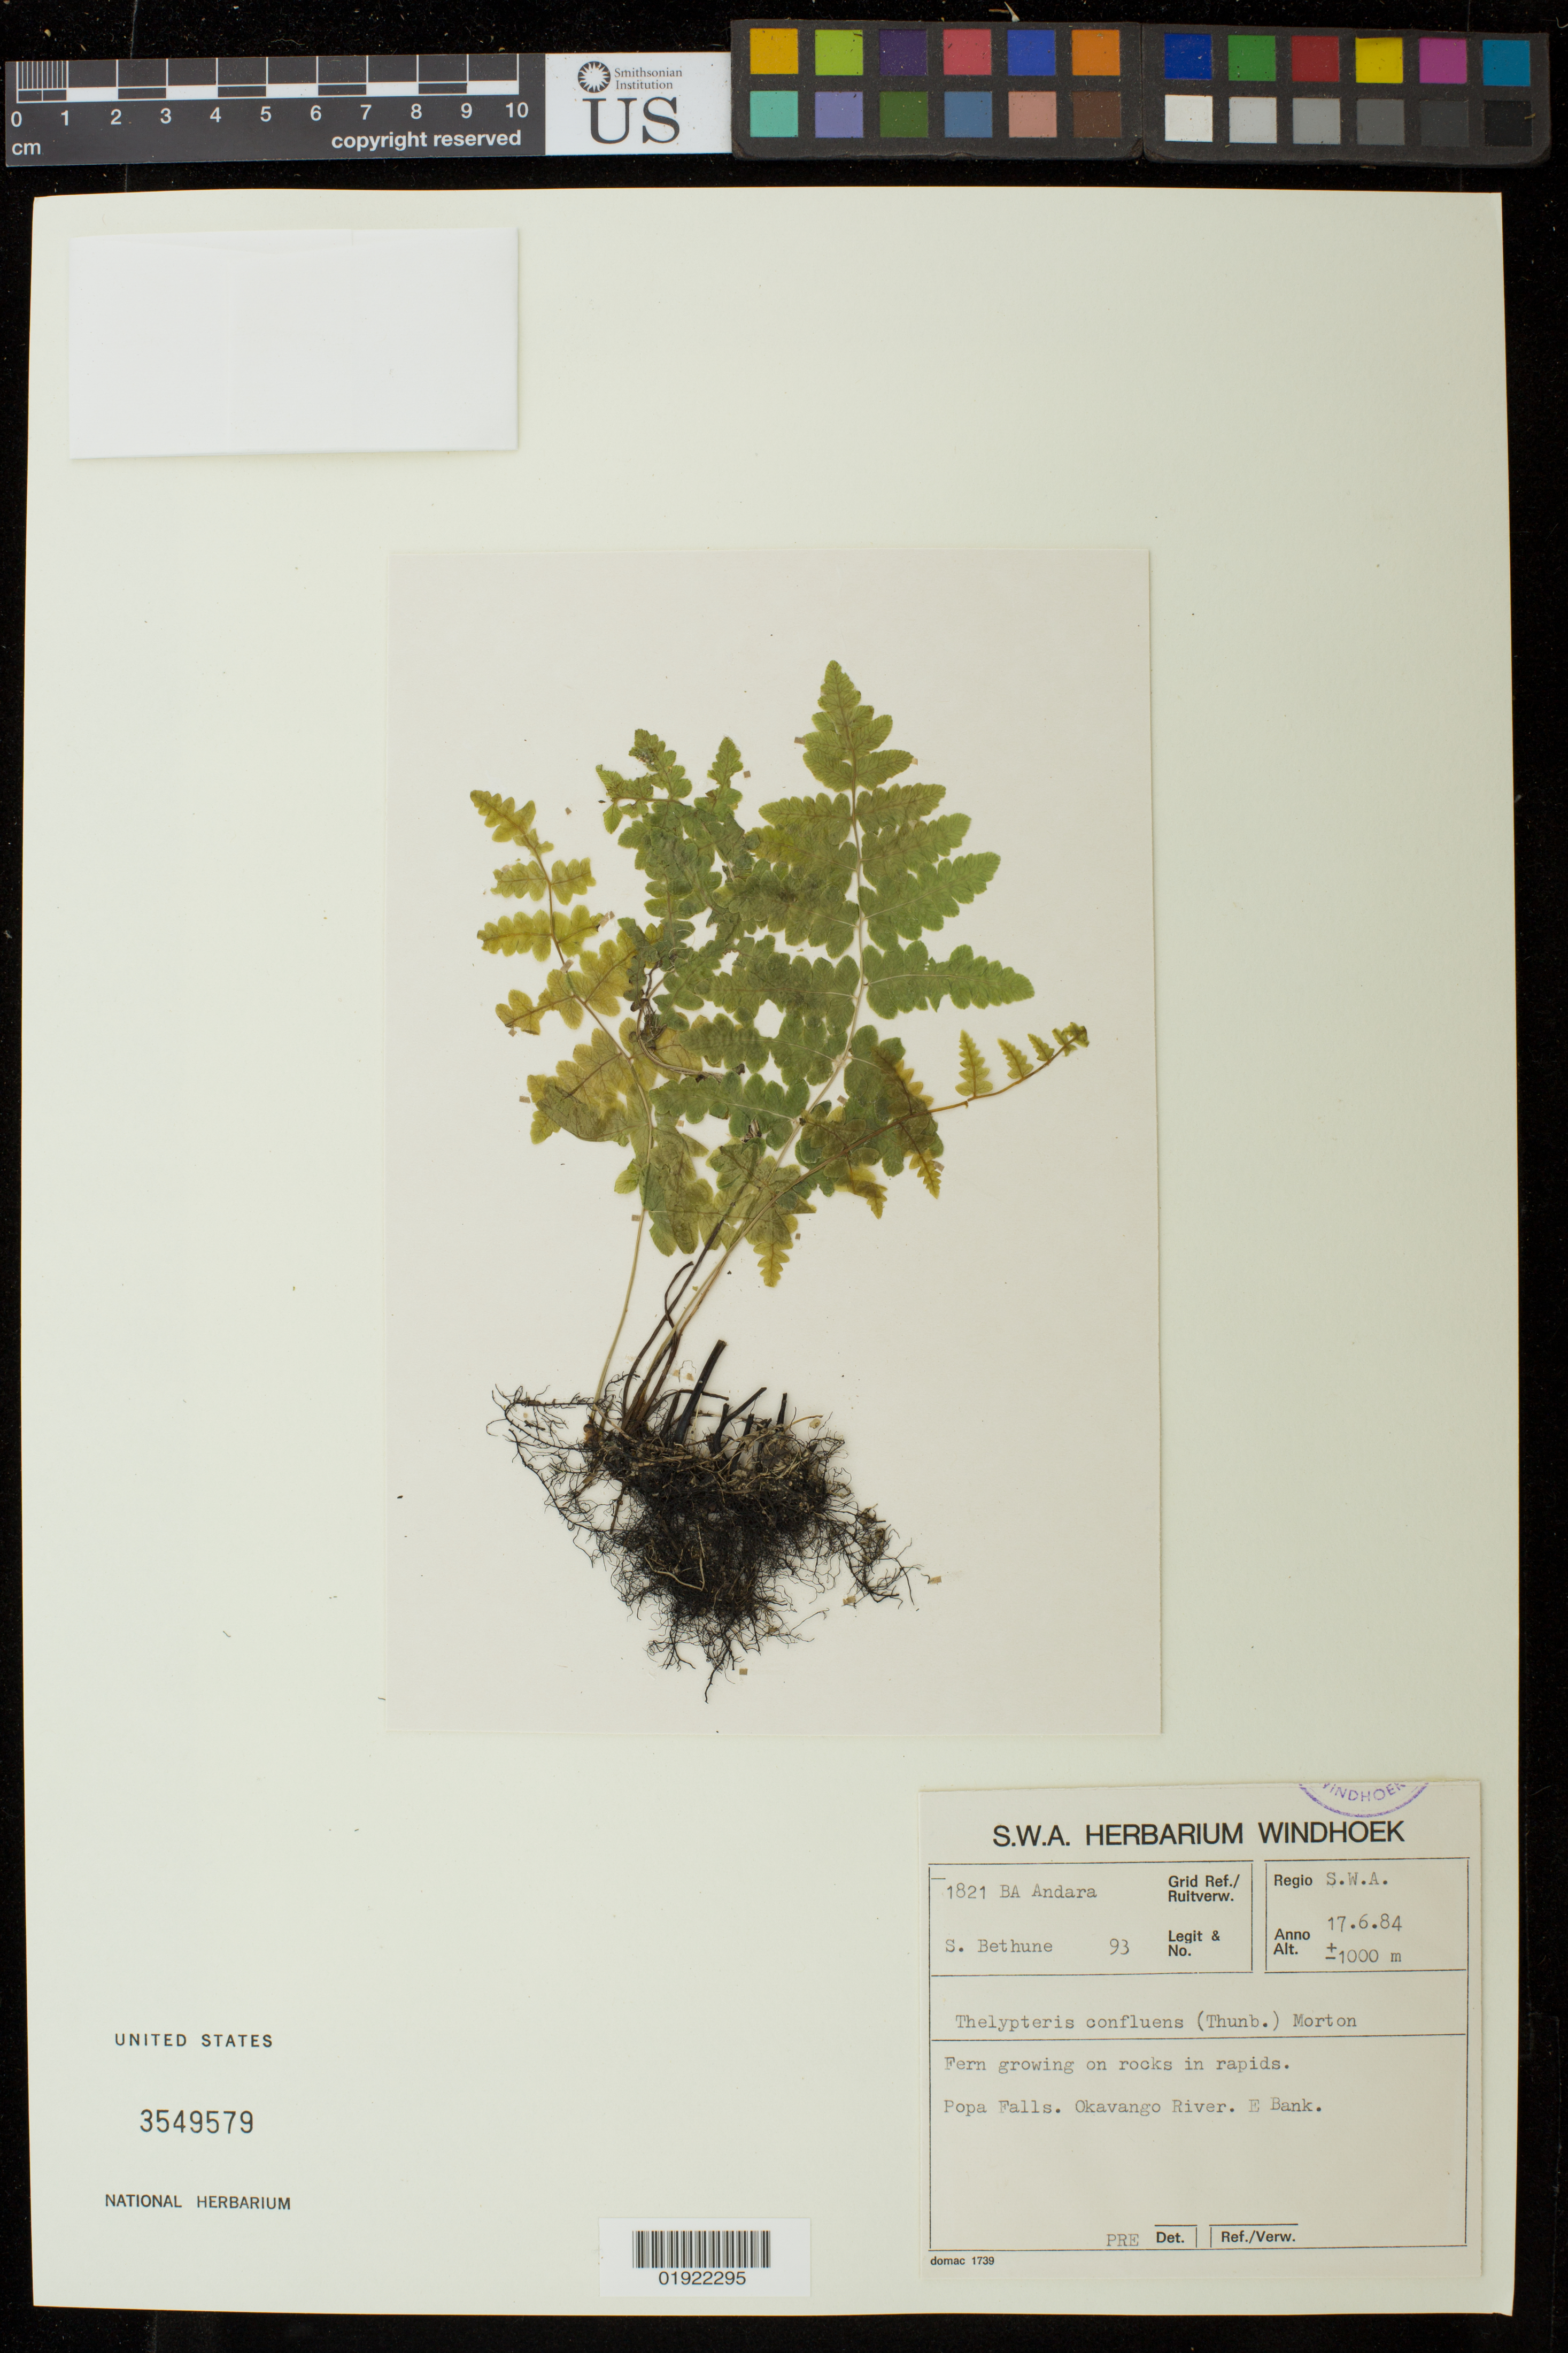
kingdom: Plantae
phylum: Tracheophyta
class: Polypodiopsida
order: Polypodiales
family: Thelypteridaceae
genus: Thelypteris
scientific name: Thelypteris confluens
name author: (Thunb.) C.V. Morton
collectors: S. Bethune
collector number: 93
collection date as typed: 17.6.1984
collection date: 1984-06-17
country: Namibia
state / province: Kavango East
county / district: Zambezi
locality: Popa Falls. Okavango River. E. bank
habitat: growing on rocks in rapids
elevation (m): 1000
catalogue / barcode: US 3549579